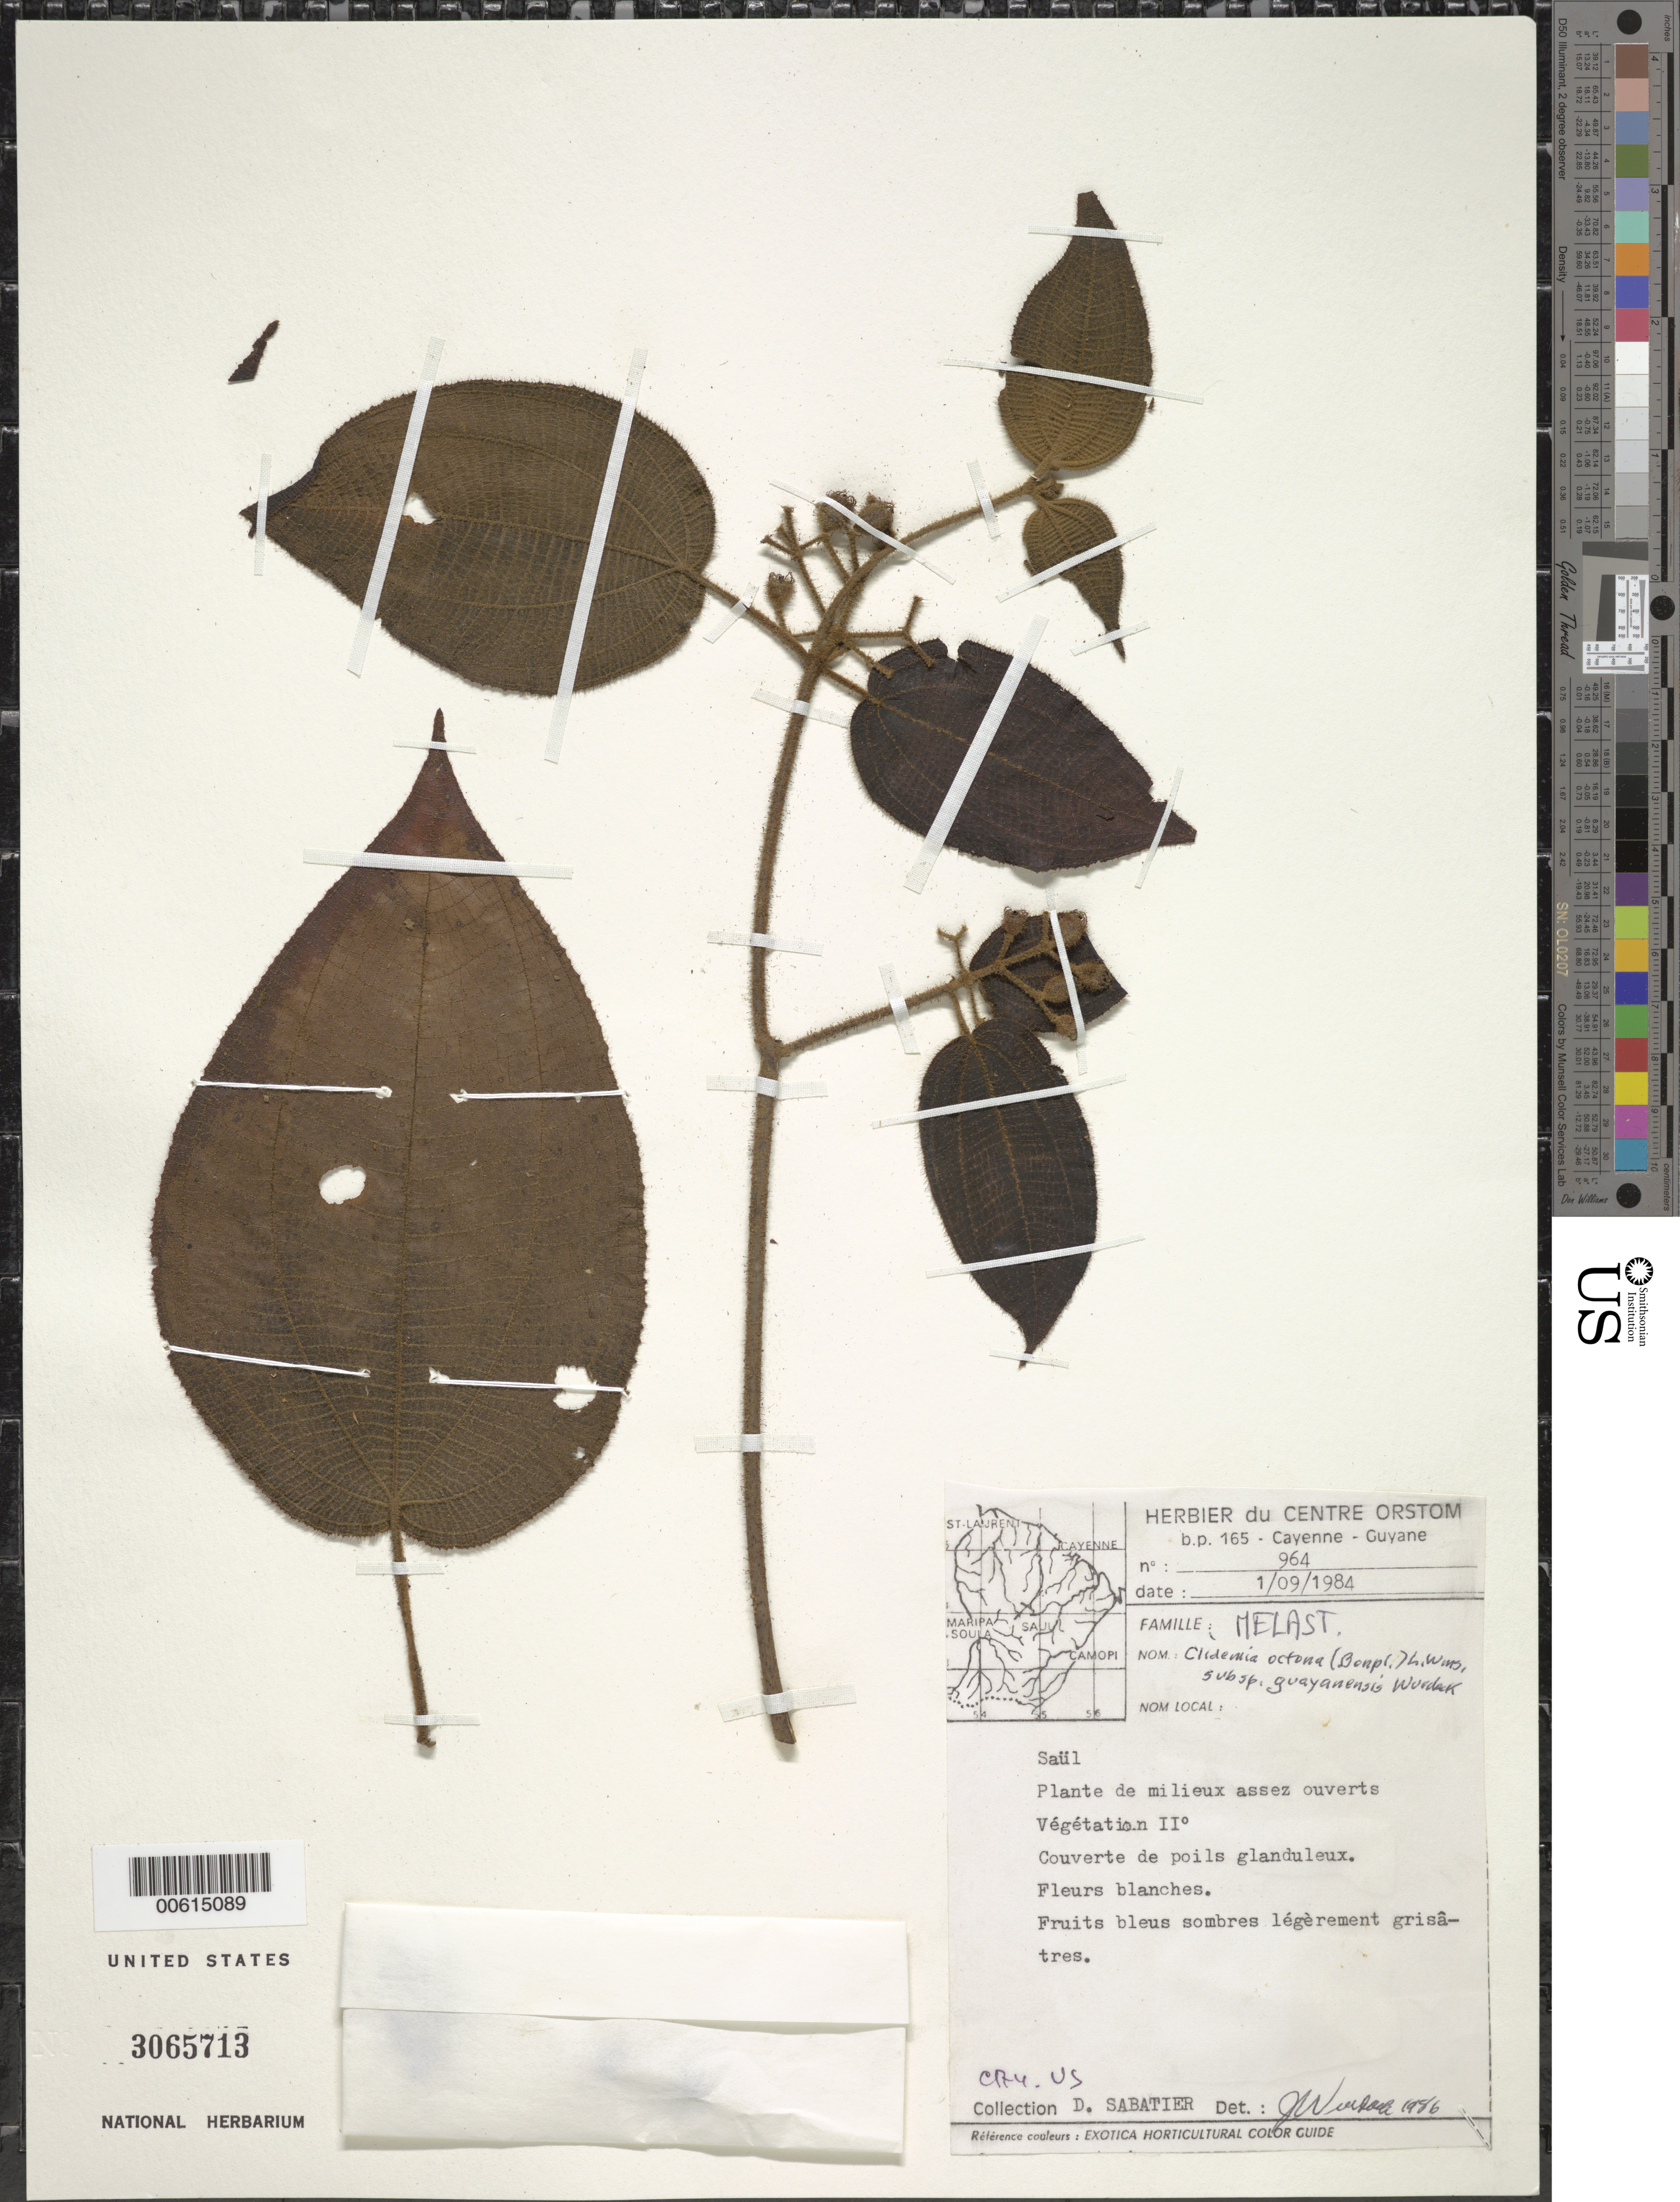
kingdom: Plantae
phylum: Tracheophyta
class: Magnoliopsida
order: Myrtales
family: Melastomataceae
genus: Clidemia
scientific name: Clidemia octona subsp. guayanensis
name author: Wurdack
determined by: Wurdack, John J., (US), US (UNITED STATES)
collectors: D. Sabatier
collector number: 964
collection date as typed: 1-Sep-84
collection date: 1984-09-01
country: French Guiana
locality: Saül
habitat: Milieux assez ouverts, vegetation secondaire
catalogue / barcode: US 3065713